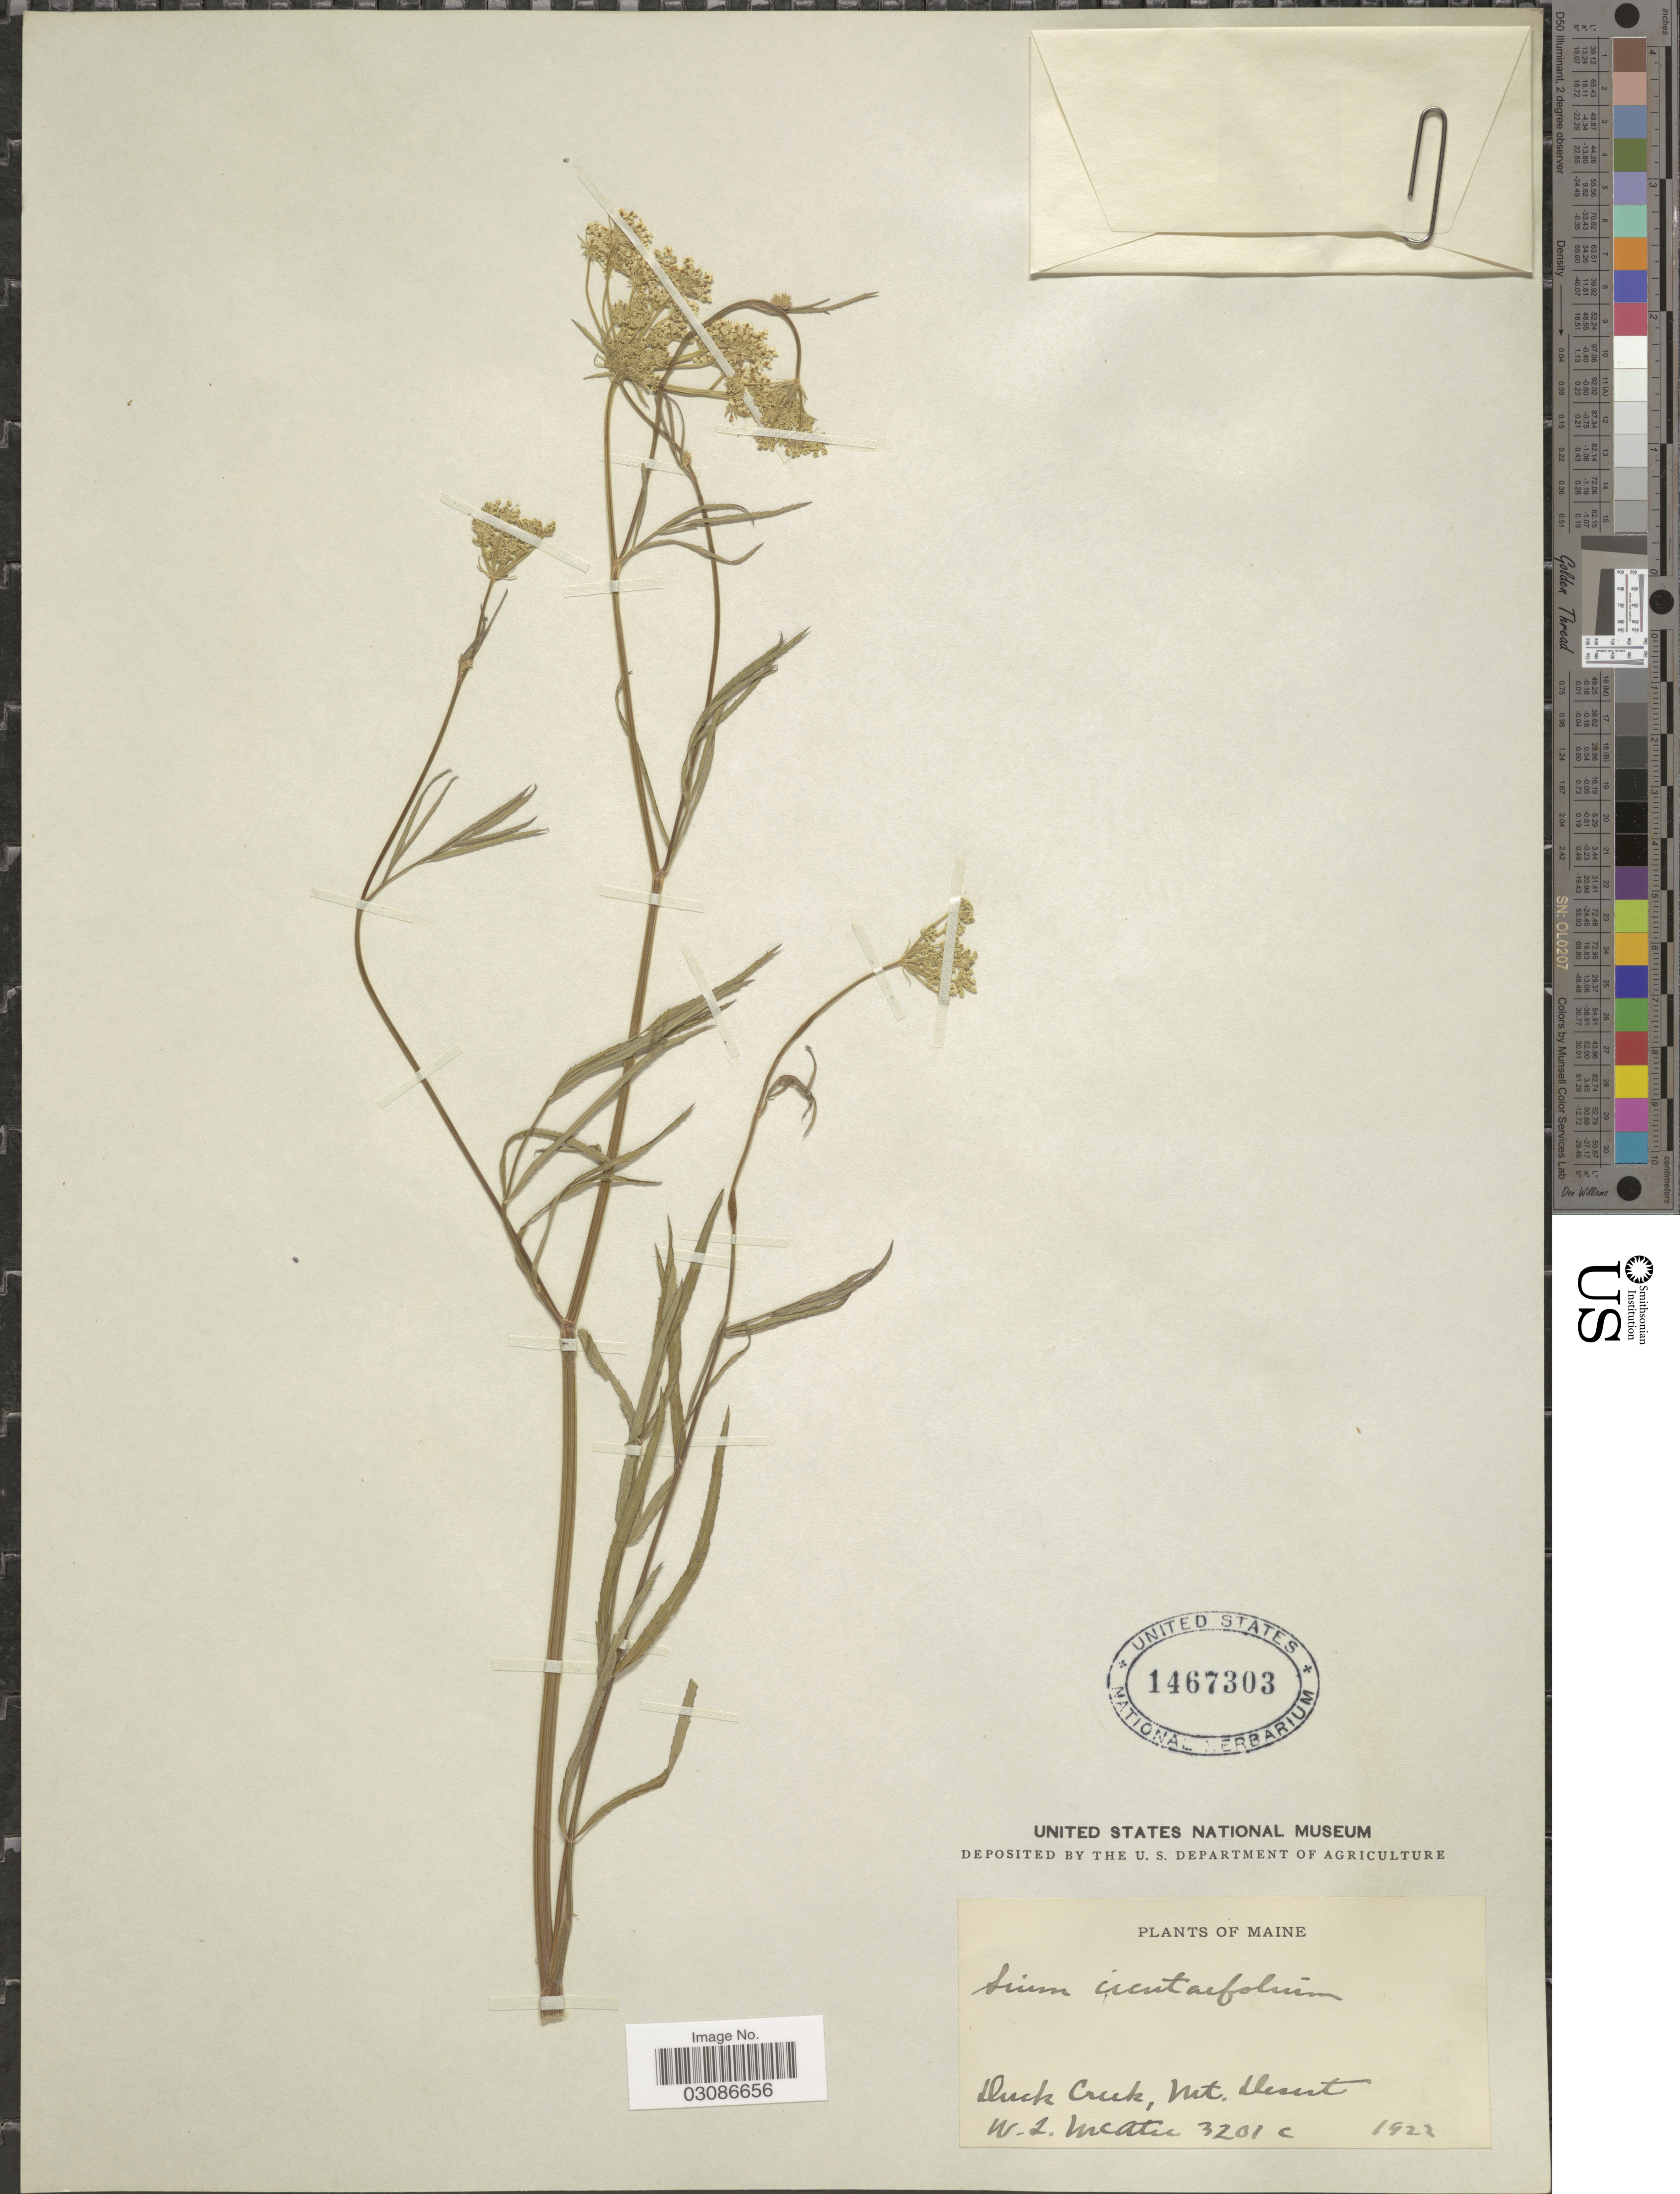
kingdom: Plantae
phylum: Tracheophyta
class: Magnoliopsida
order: Apiales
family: Apiaceae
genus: Sium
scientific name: Sium suave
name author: Walter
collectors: W. McAtic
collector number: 3201c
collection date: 1922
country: United States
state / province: Maine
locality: Duck Creek, Mt. Desert.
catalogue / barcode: US 1467303